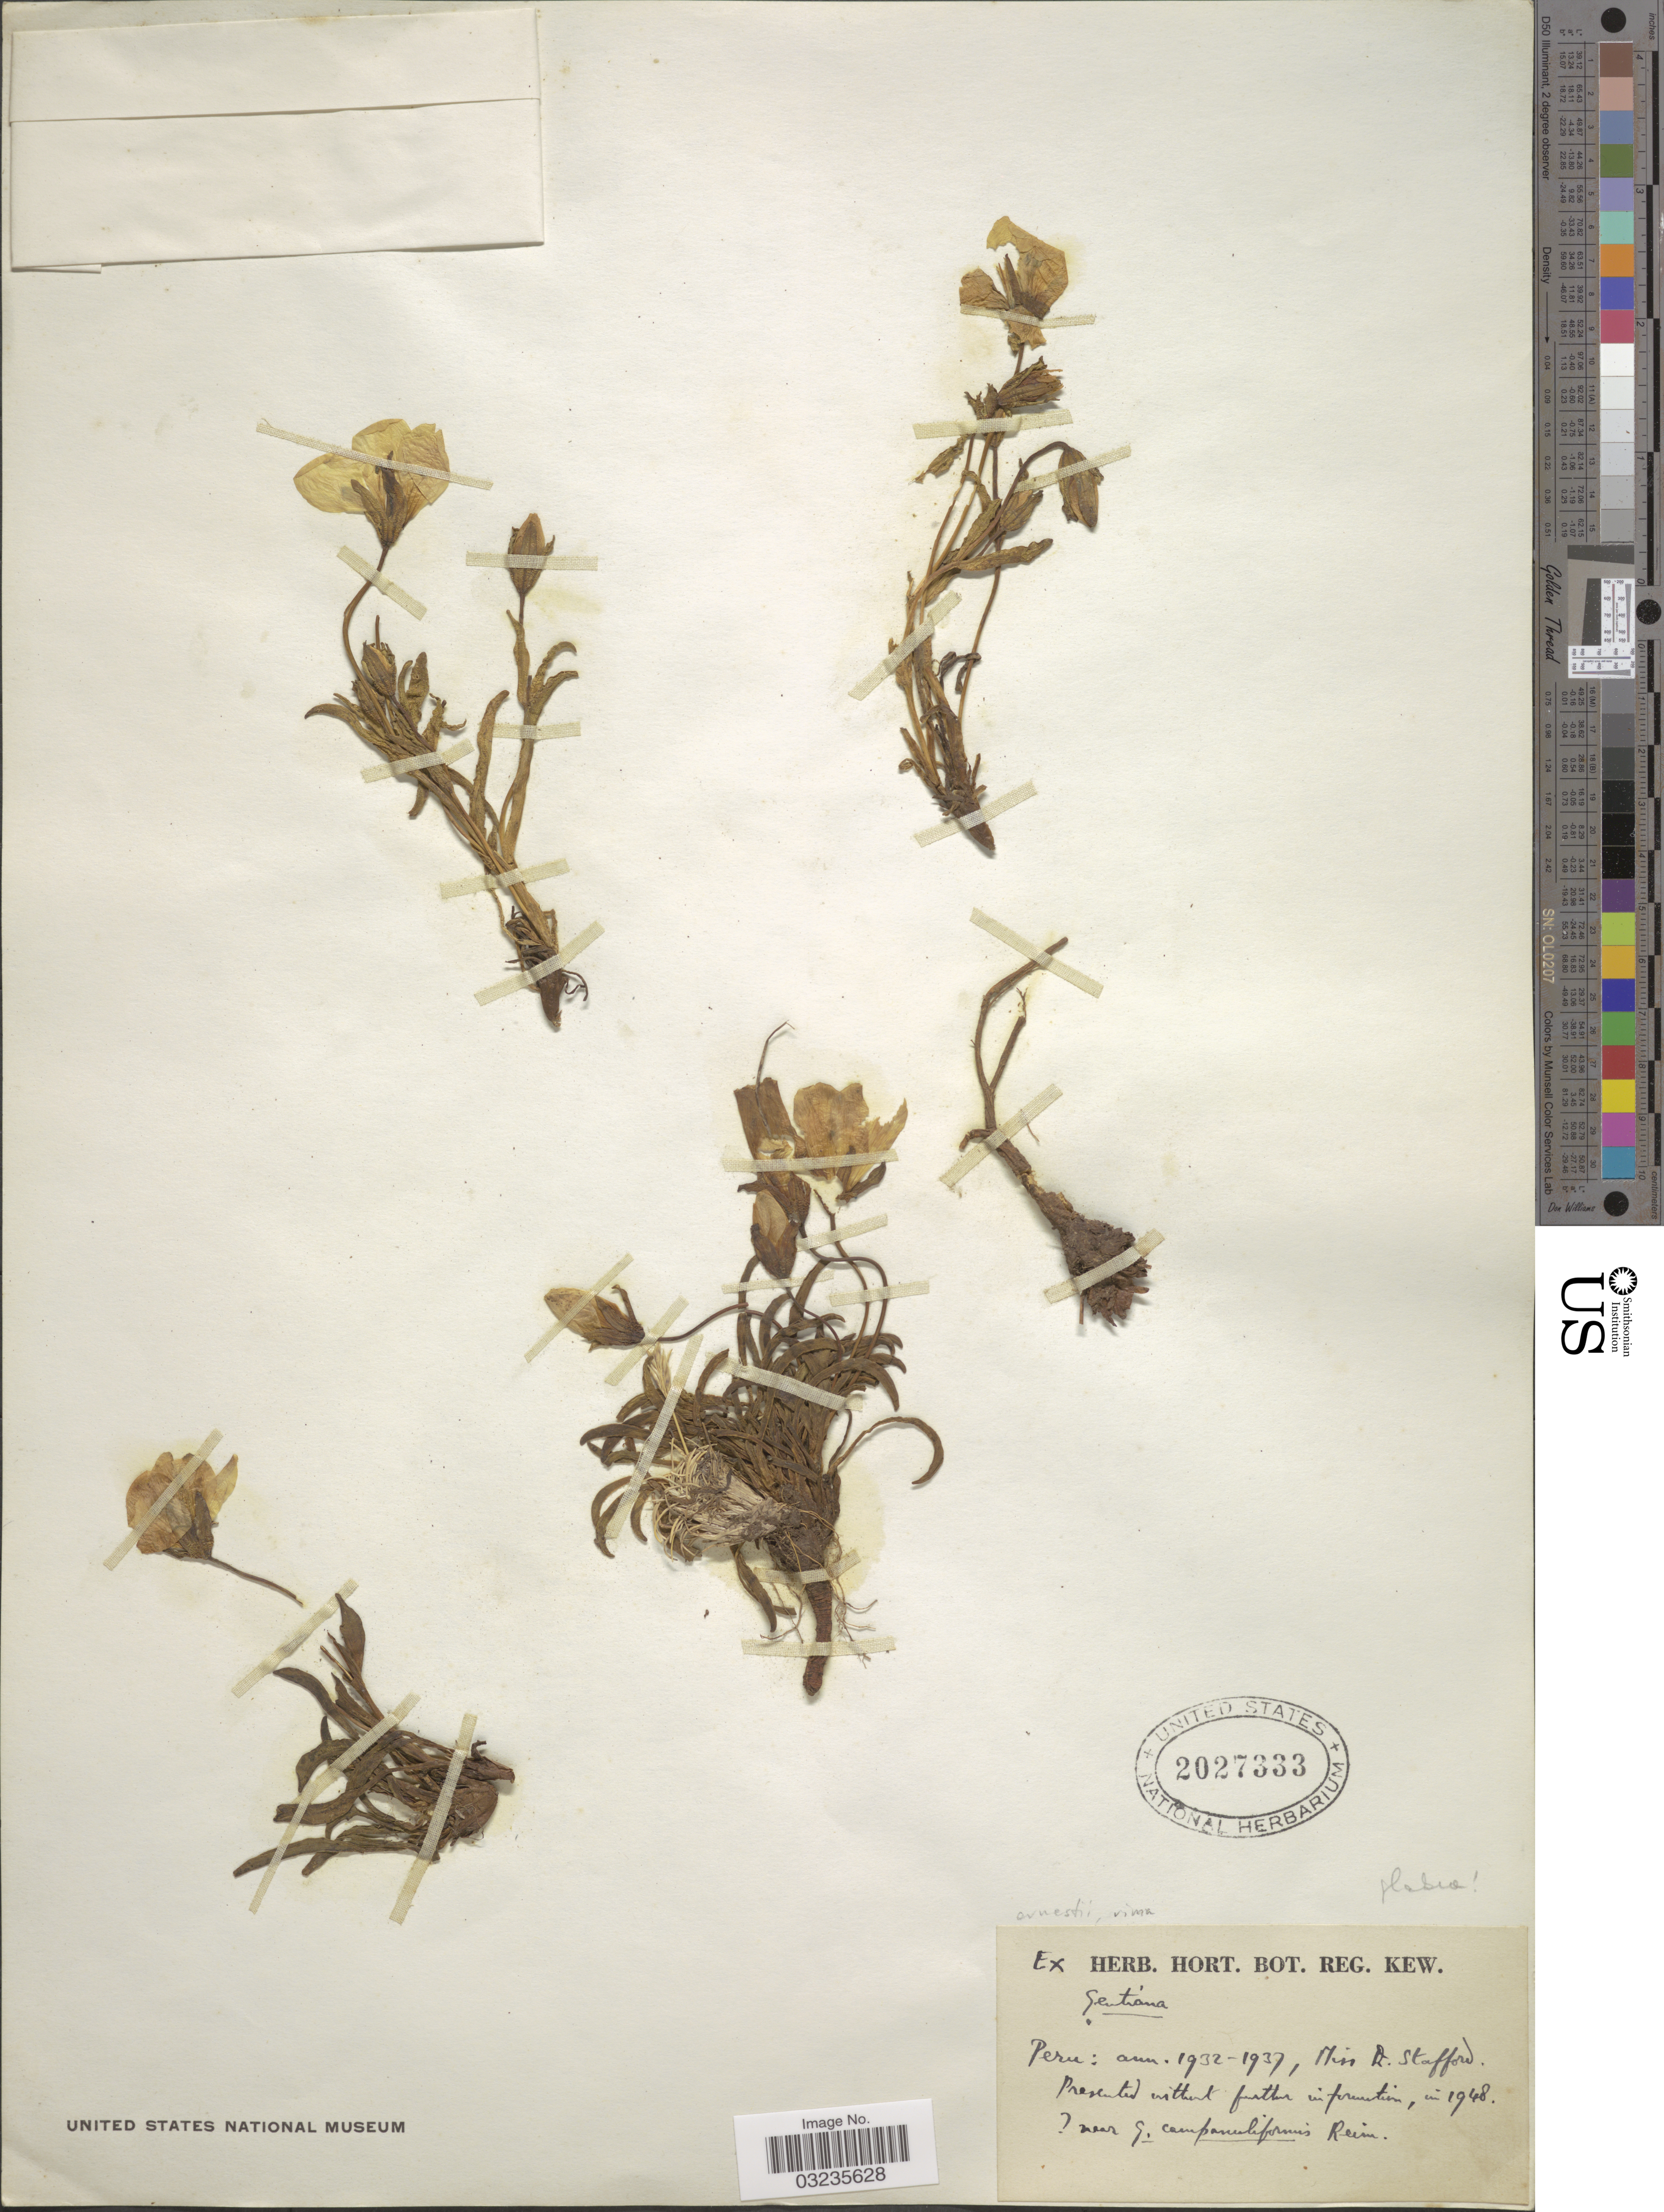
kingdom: Plantae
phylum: Tracheophyta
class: Magnoliopsida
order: Gentianales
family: Gentianaceae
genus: Gentiana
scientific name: Gentiana sp.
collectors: D. Stafford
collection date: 1932/1937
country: Peru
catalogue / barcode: US 2027333